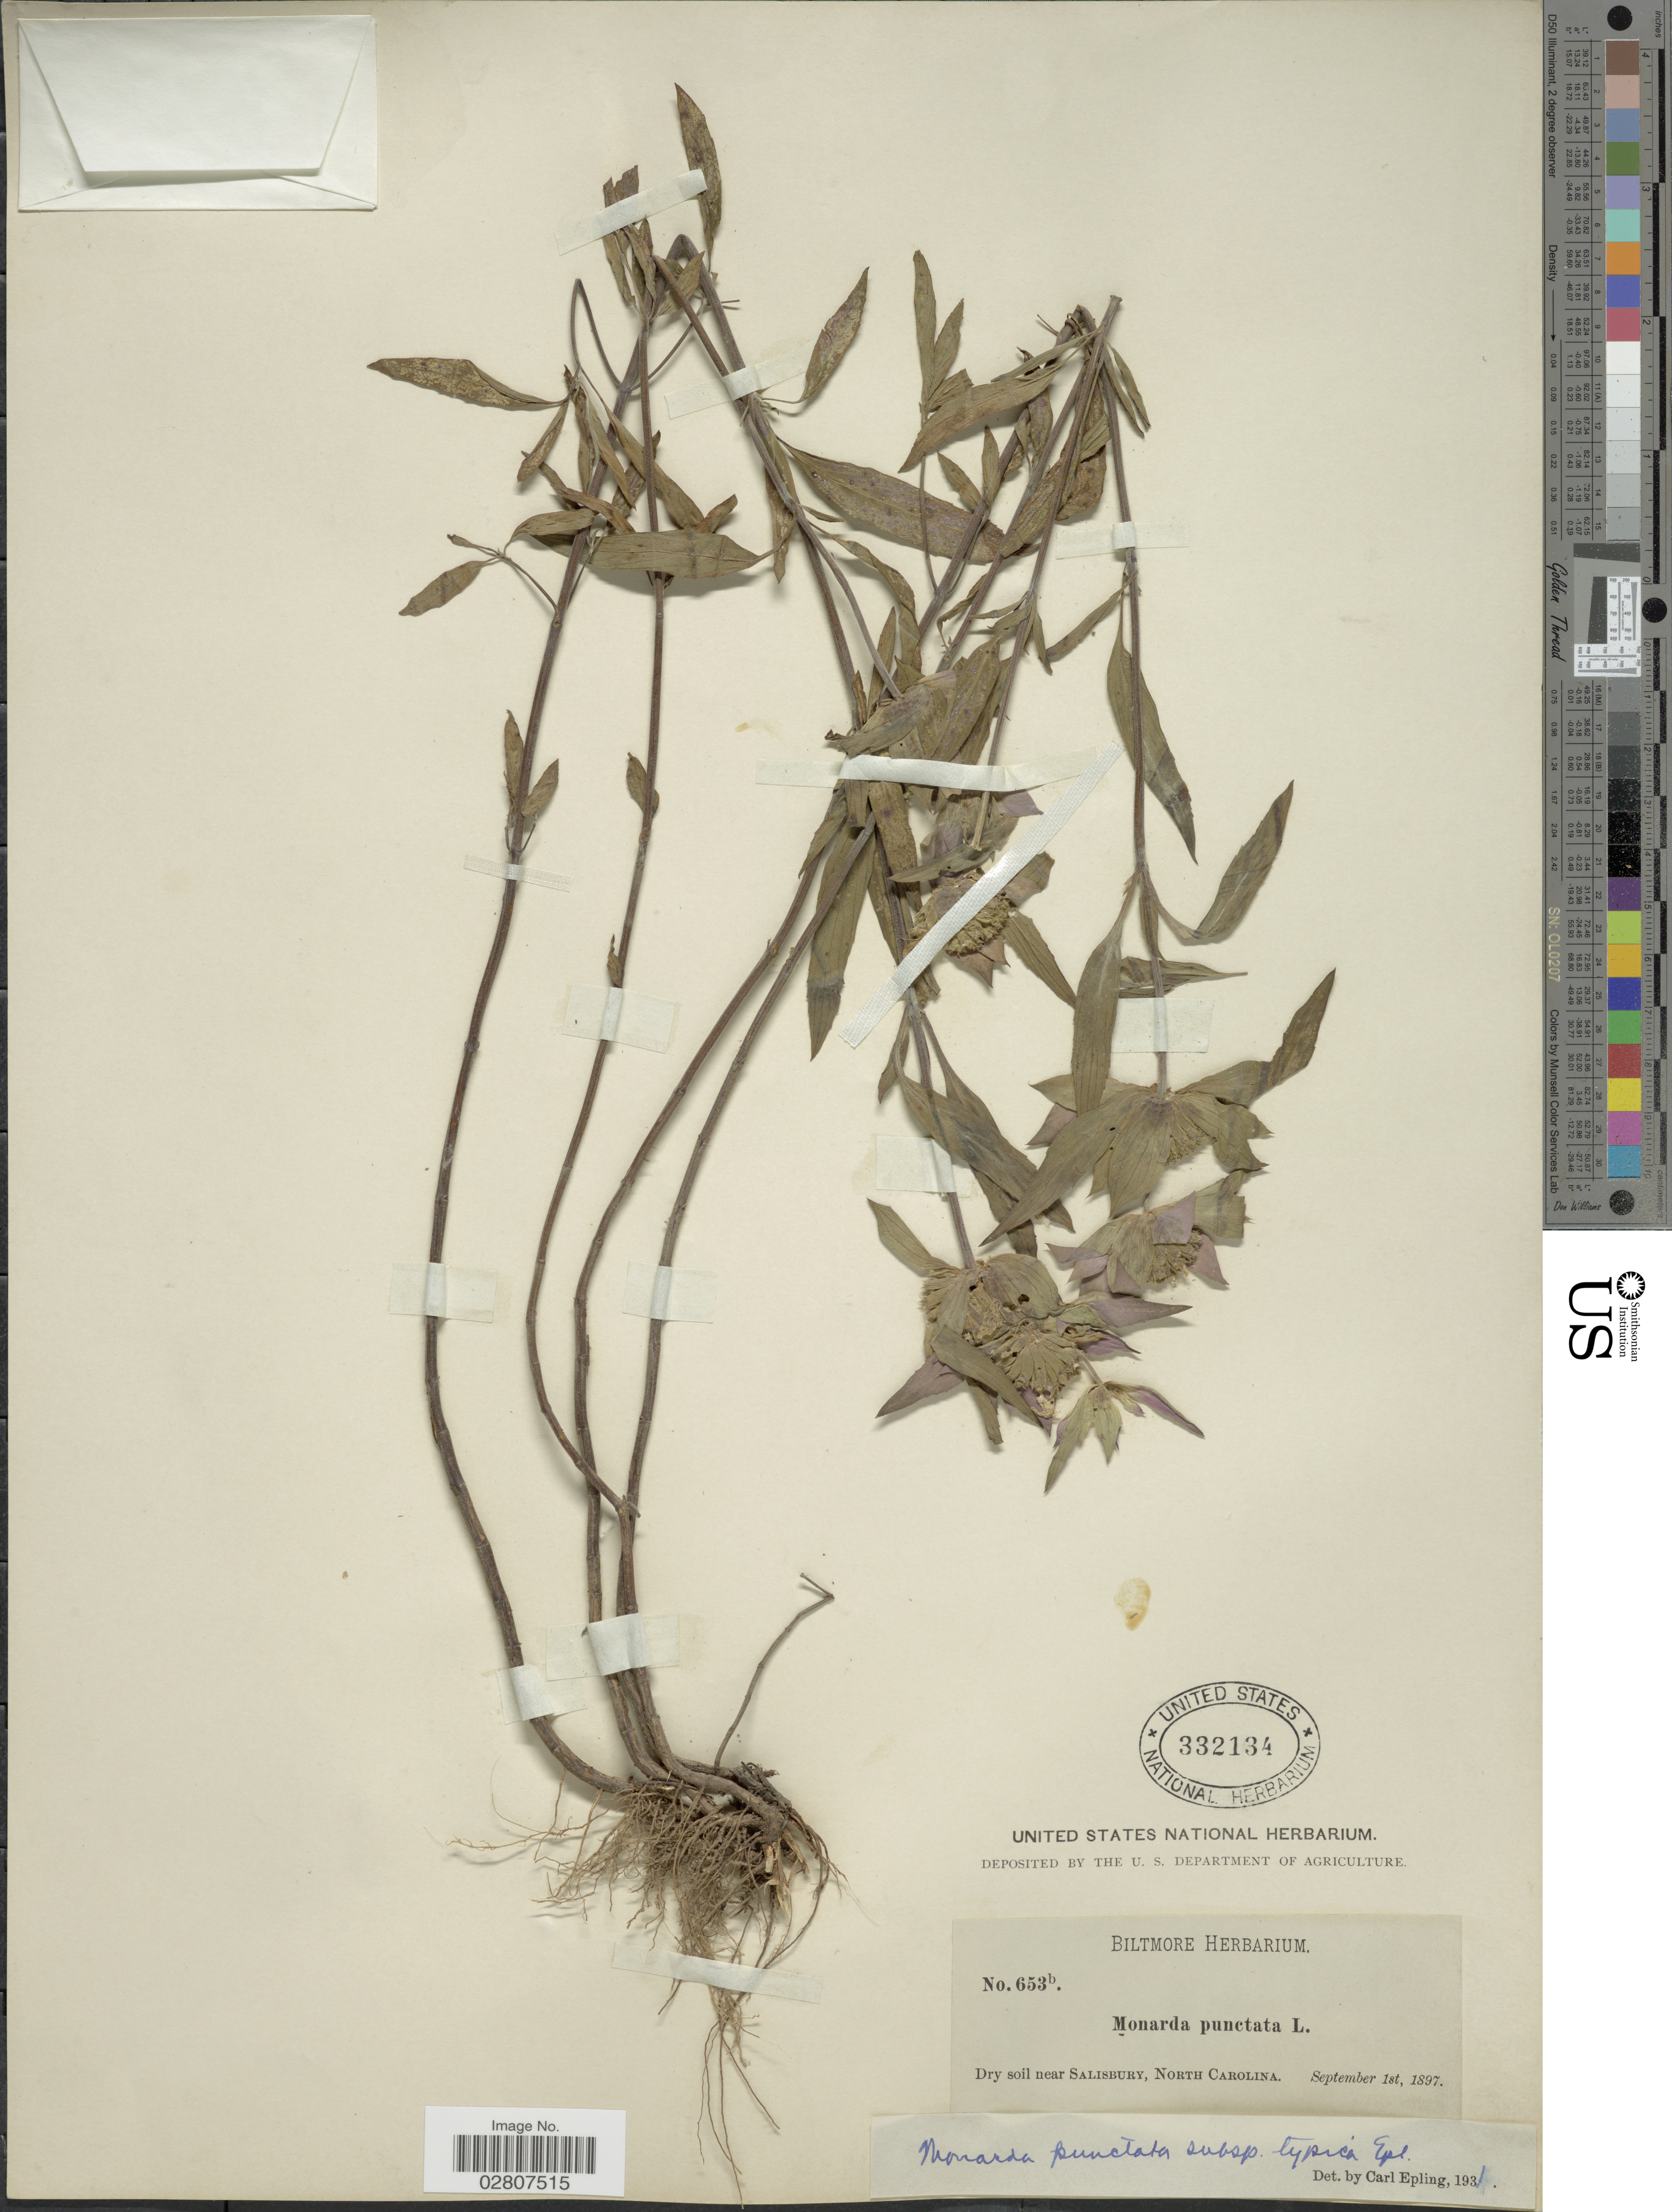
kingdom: Plantae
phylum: Tracheophyta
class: Magnoliopsida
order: Lamiales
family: Lamiaceae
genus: Monarda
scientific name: Monarda punctata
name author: L.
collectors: ex herb. Biltmore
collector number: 653b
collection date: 1897-09-01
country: United States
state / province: North Carolina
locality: Dry soil near Salisbury, North Carolina.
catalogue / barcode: US 332134